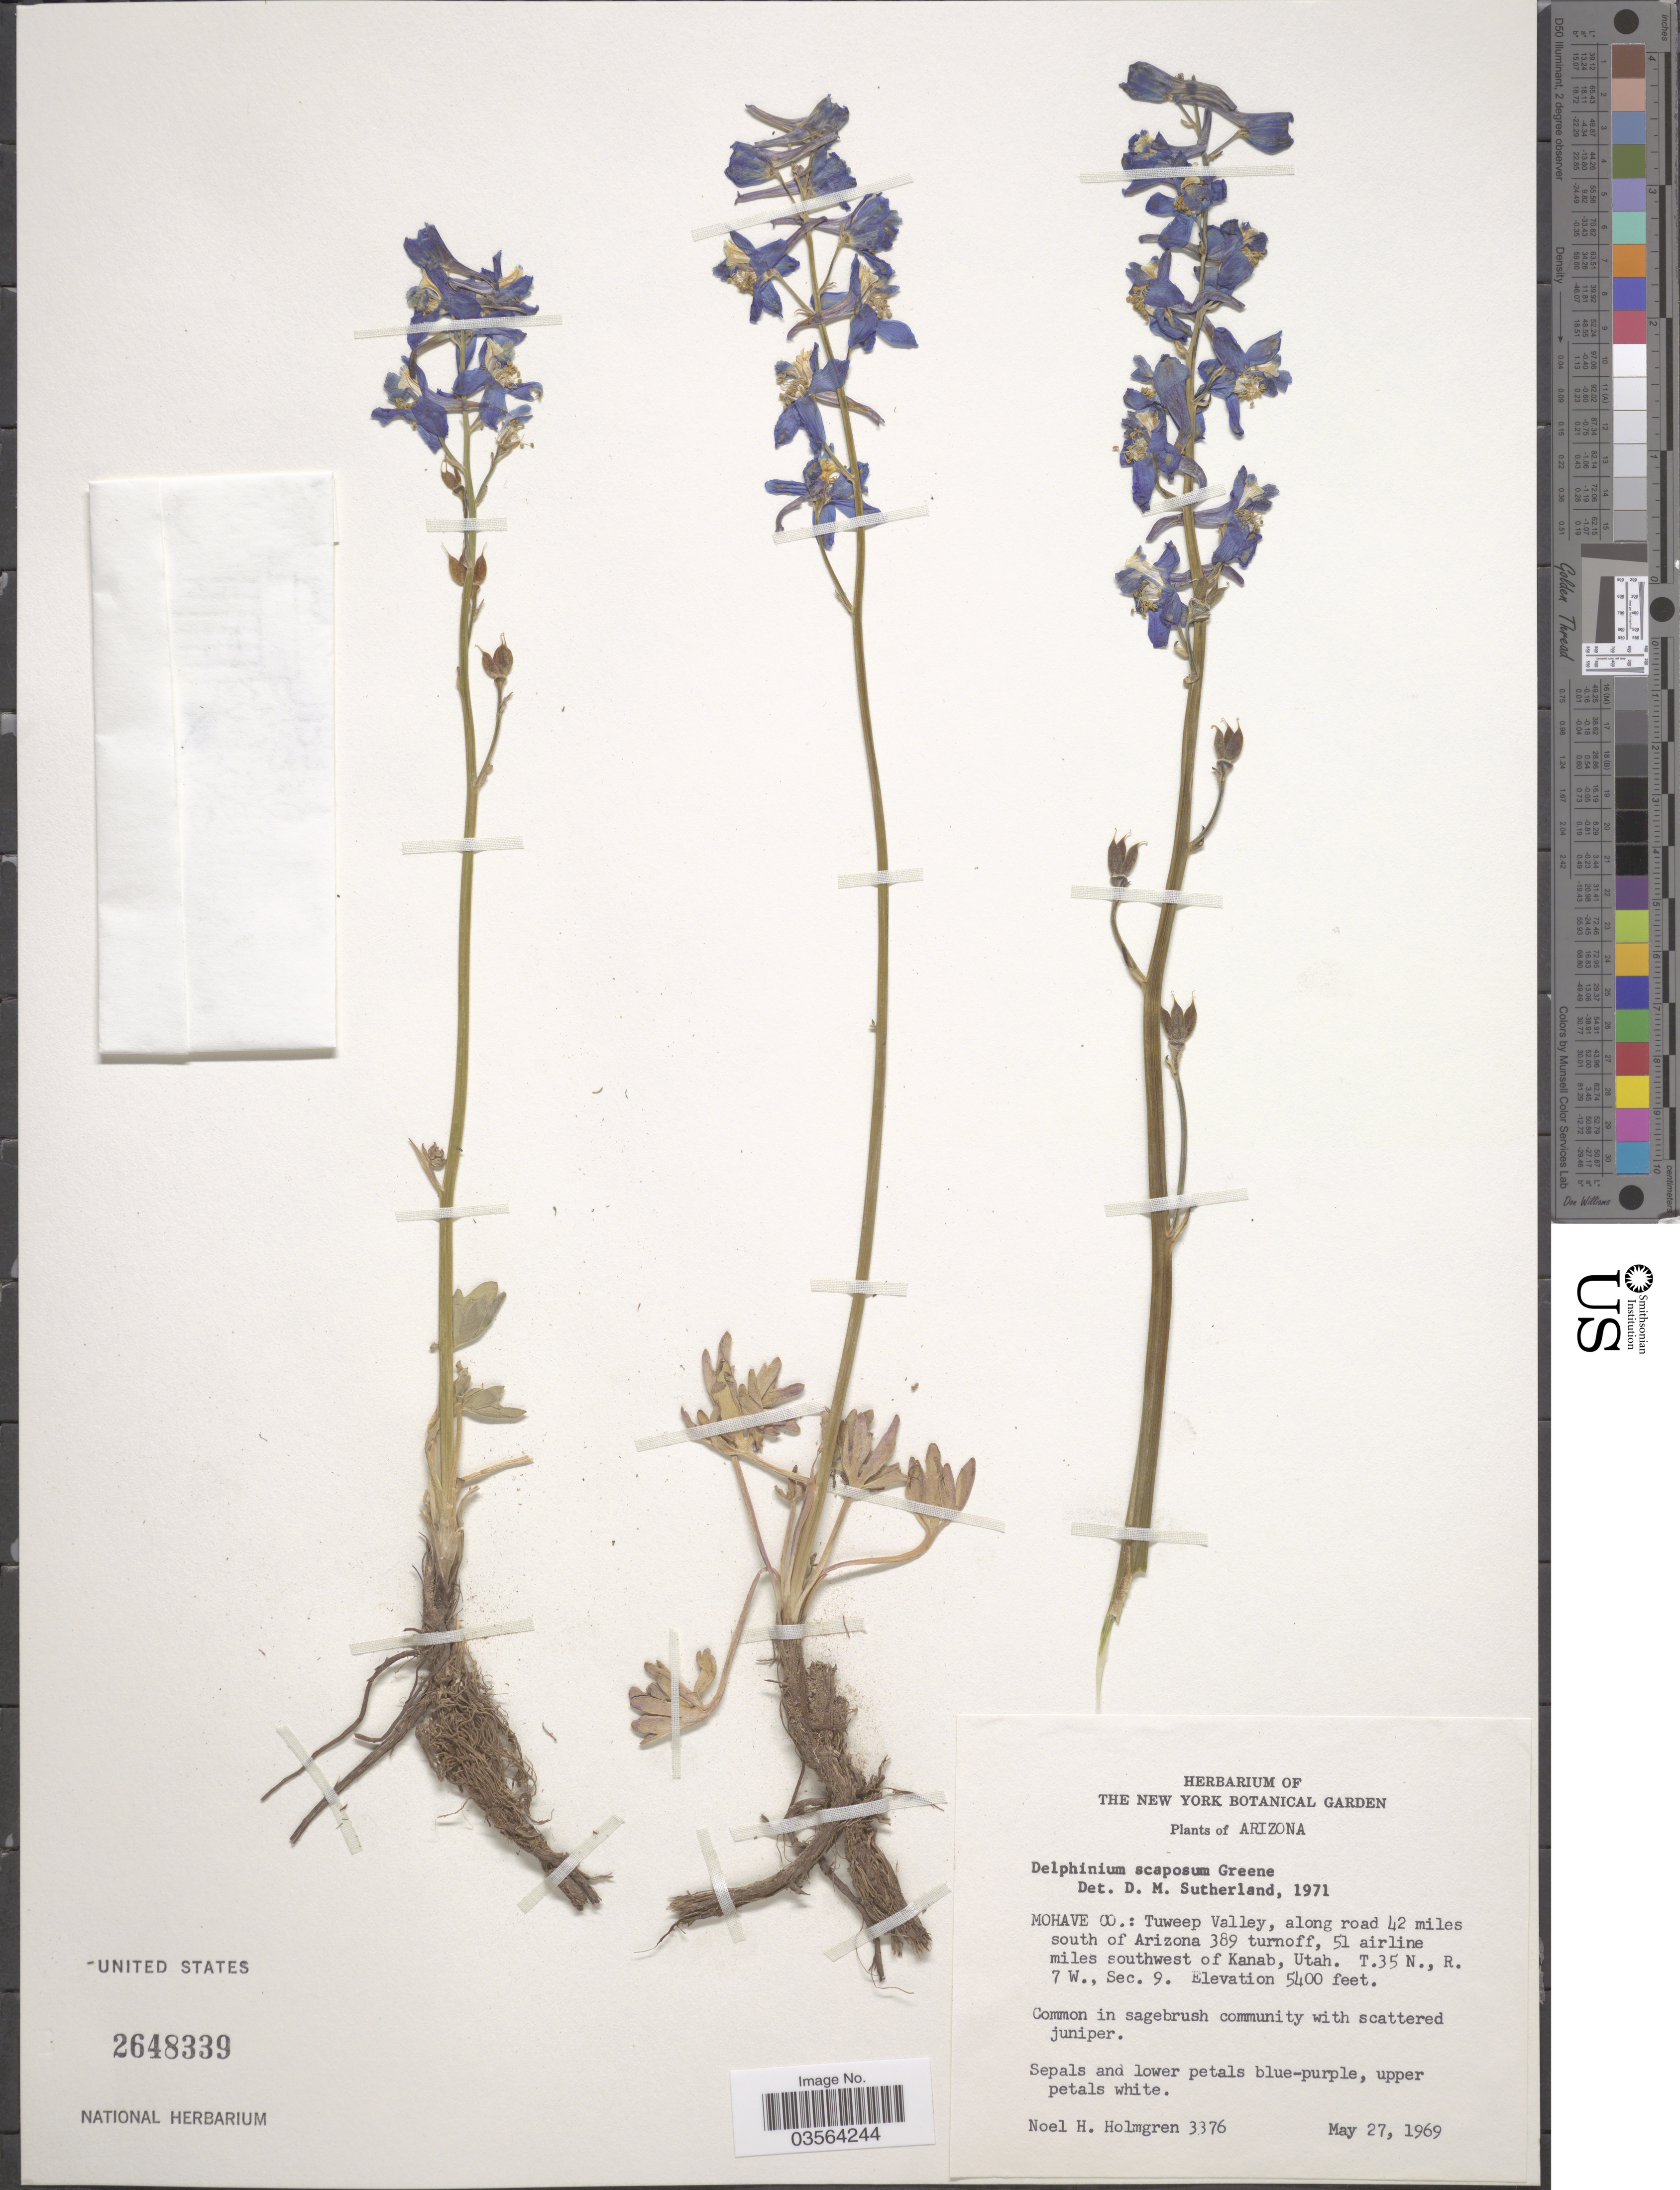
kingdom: Plantae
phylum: Tracheophyta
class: Magnoliopsida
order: Ranunculales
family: Ranunculaceae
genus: Delphinium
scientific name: Delphinium scaposum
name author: Greene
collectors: N. H. Holmgren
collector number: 3376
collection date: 1969-05-27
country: United States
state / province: Arizona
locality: Mohave Co.: Tuweep Valley, along road 42 miles south of Arizona 389 turnoff, 51 airline miles southwest of Kanab. T. 35 N., R. 7 W., Sec. 9.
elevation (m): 1646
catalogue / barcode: US 2648339